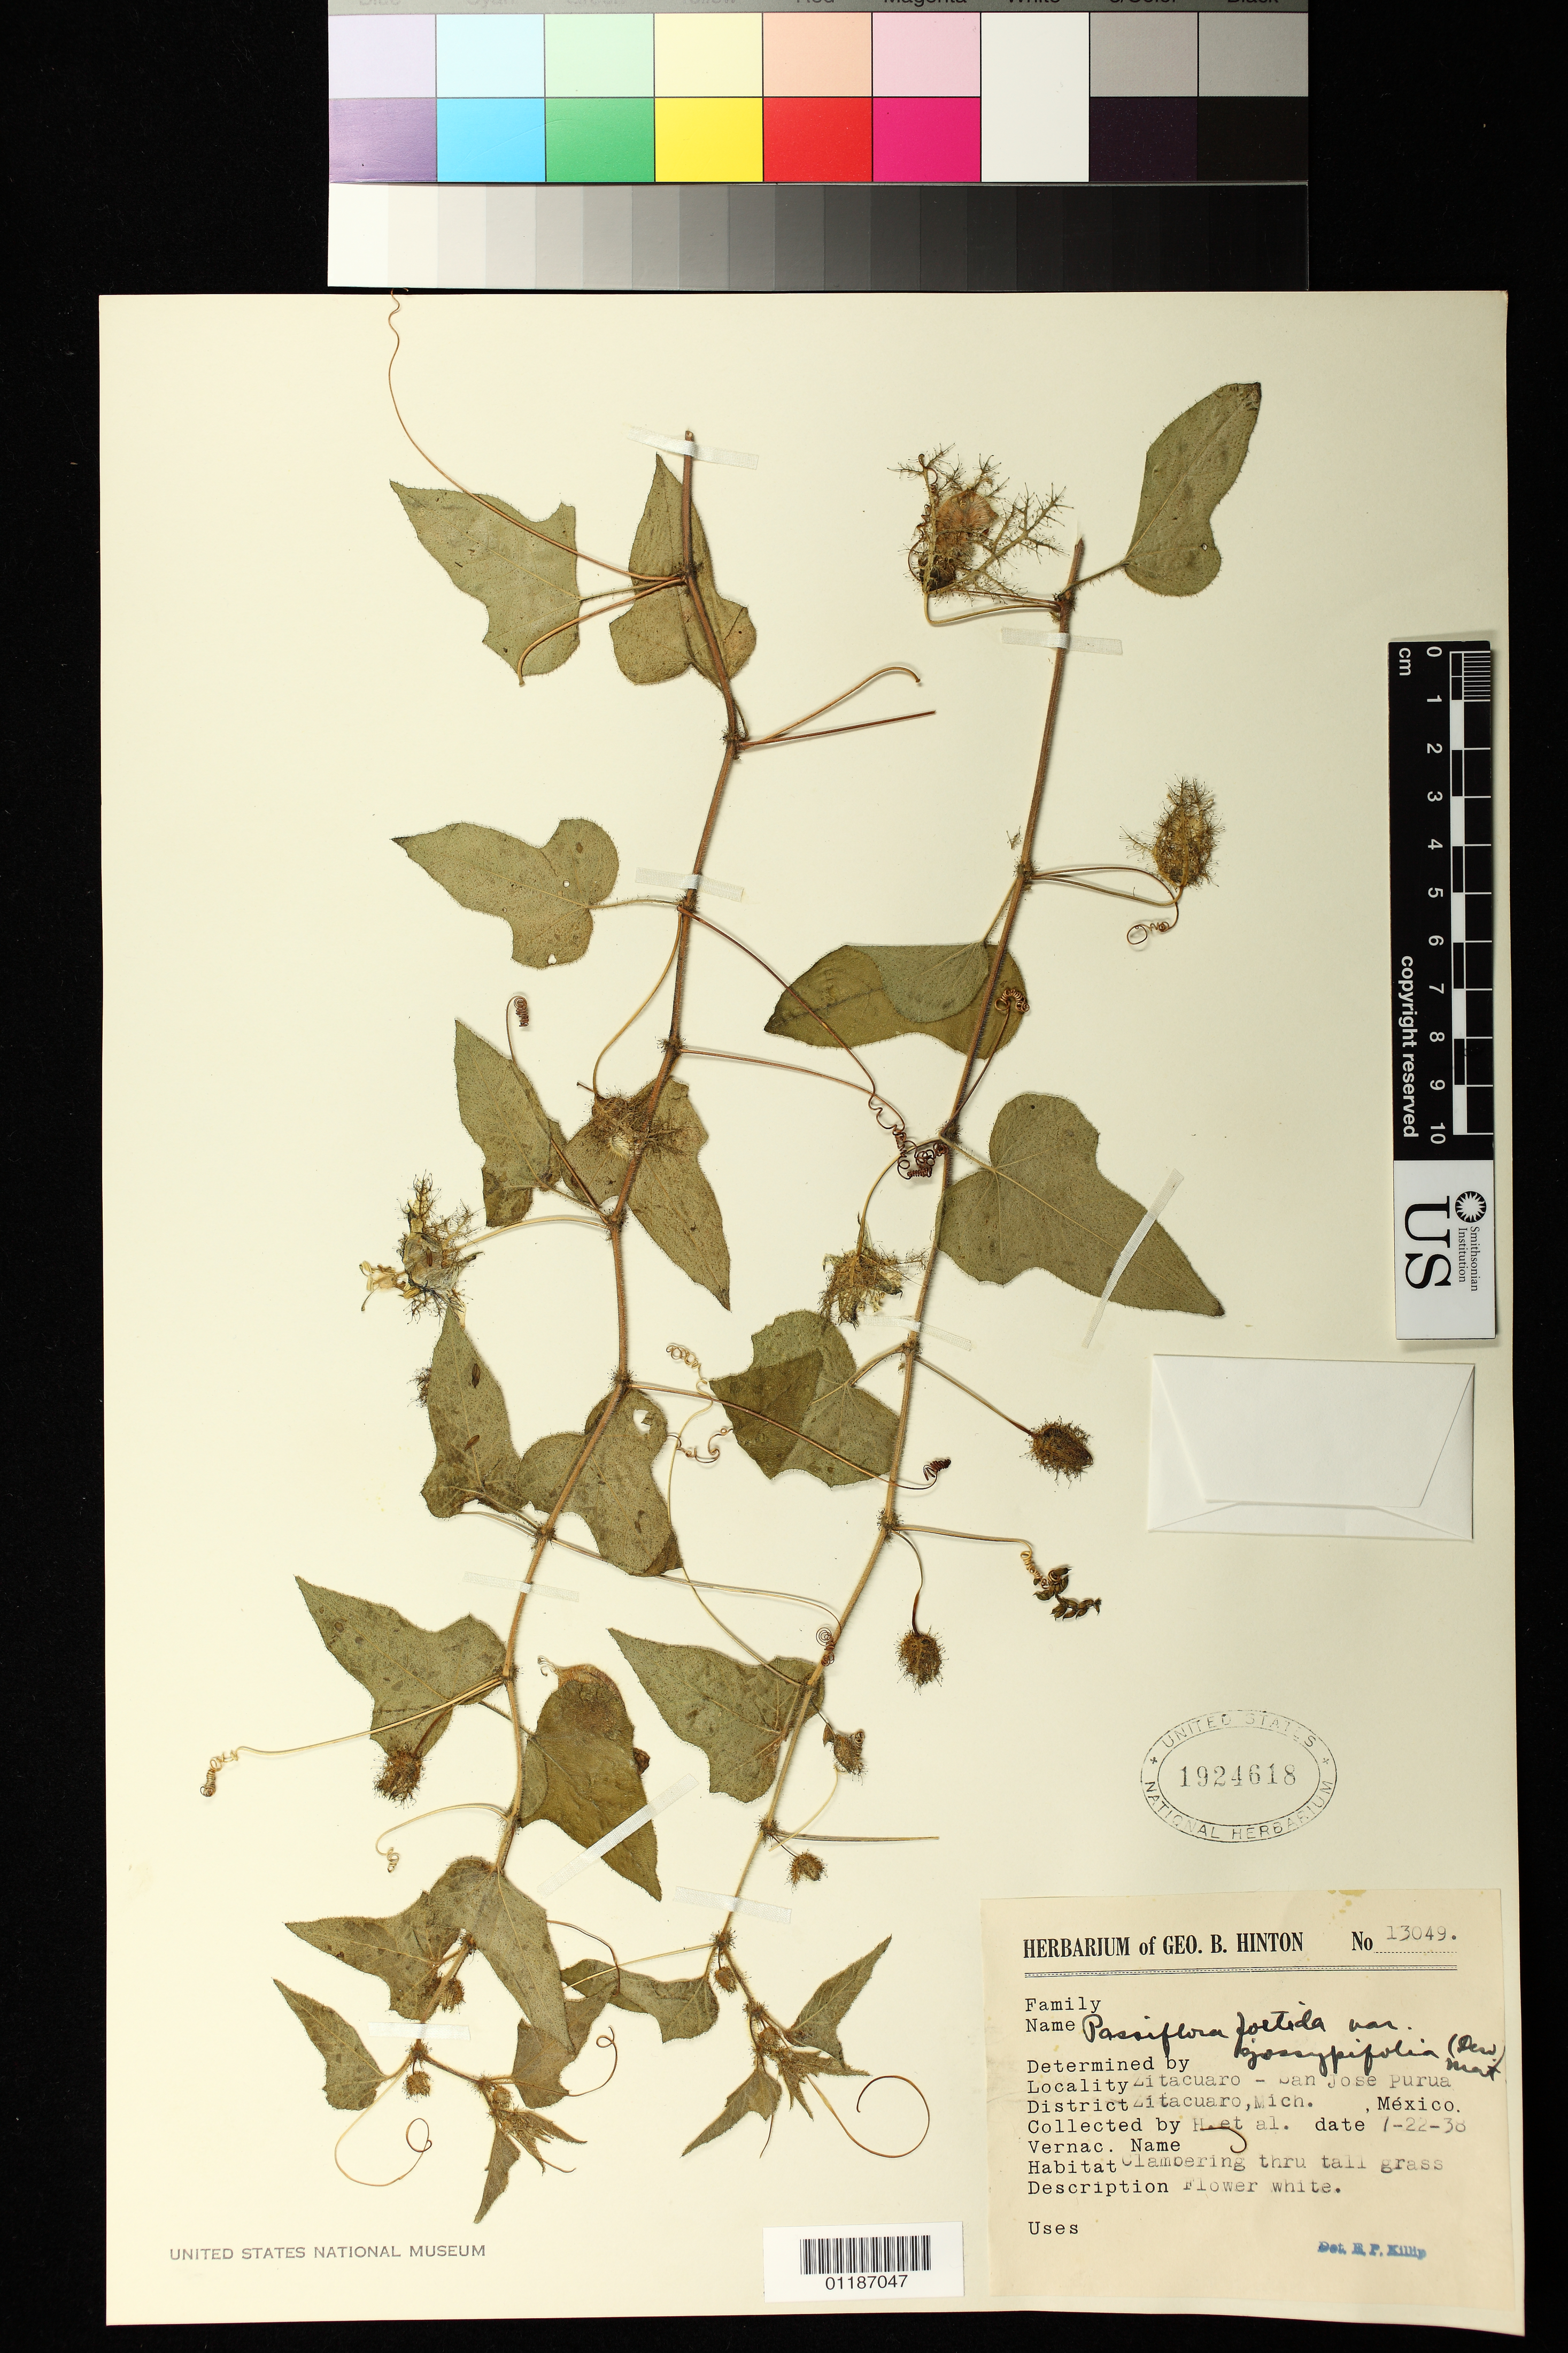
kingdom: Plantae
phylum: Tracheophyta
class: Magnoliopsida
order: Malpighiales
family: Passifloraceae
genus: Passiflora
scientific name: Passiflora foetida var. gossypiifolia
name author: (Desv.) Mast.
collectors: G. B. Hinton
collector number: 13049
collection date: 1938-07-22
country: Mexico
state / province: Michoacán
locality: Zitacuaro District: . Zitacuaro - San Jose Purua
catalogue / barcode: US 1924618